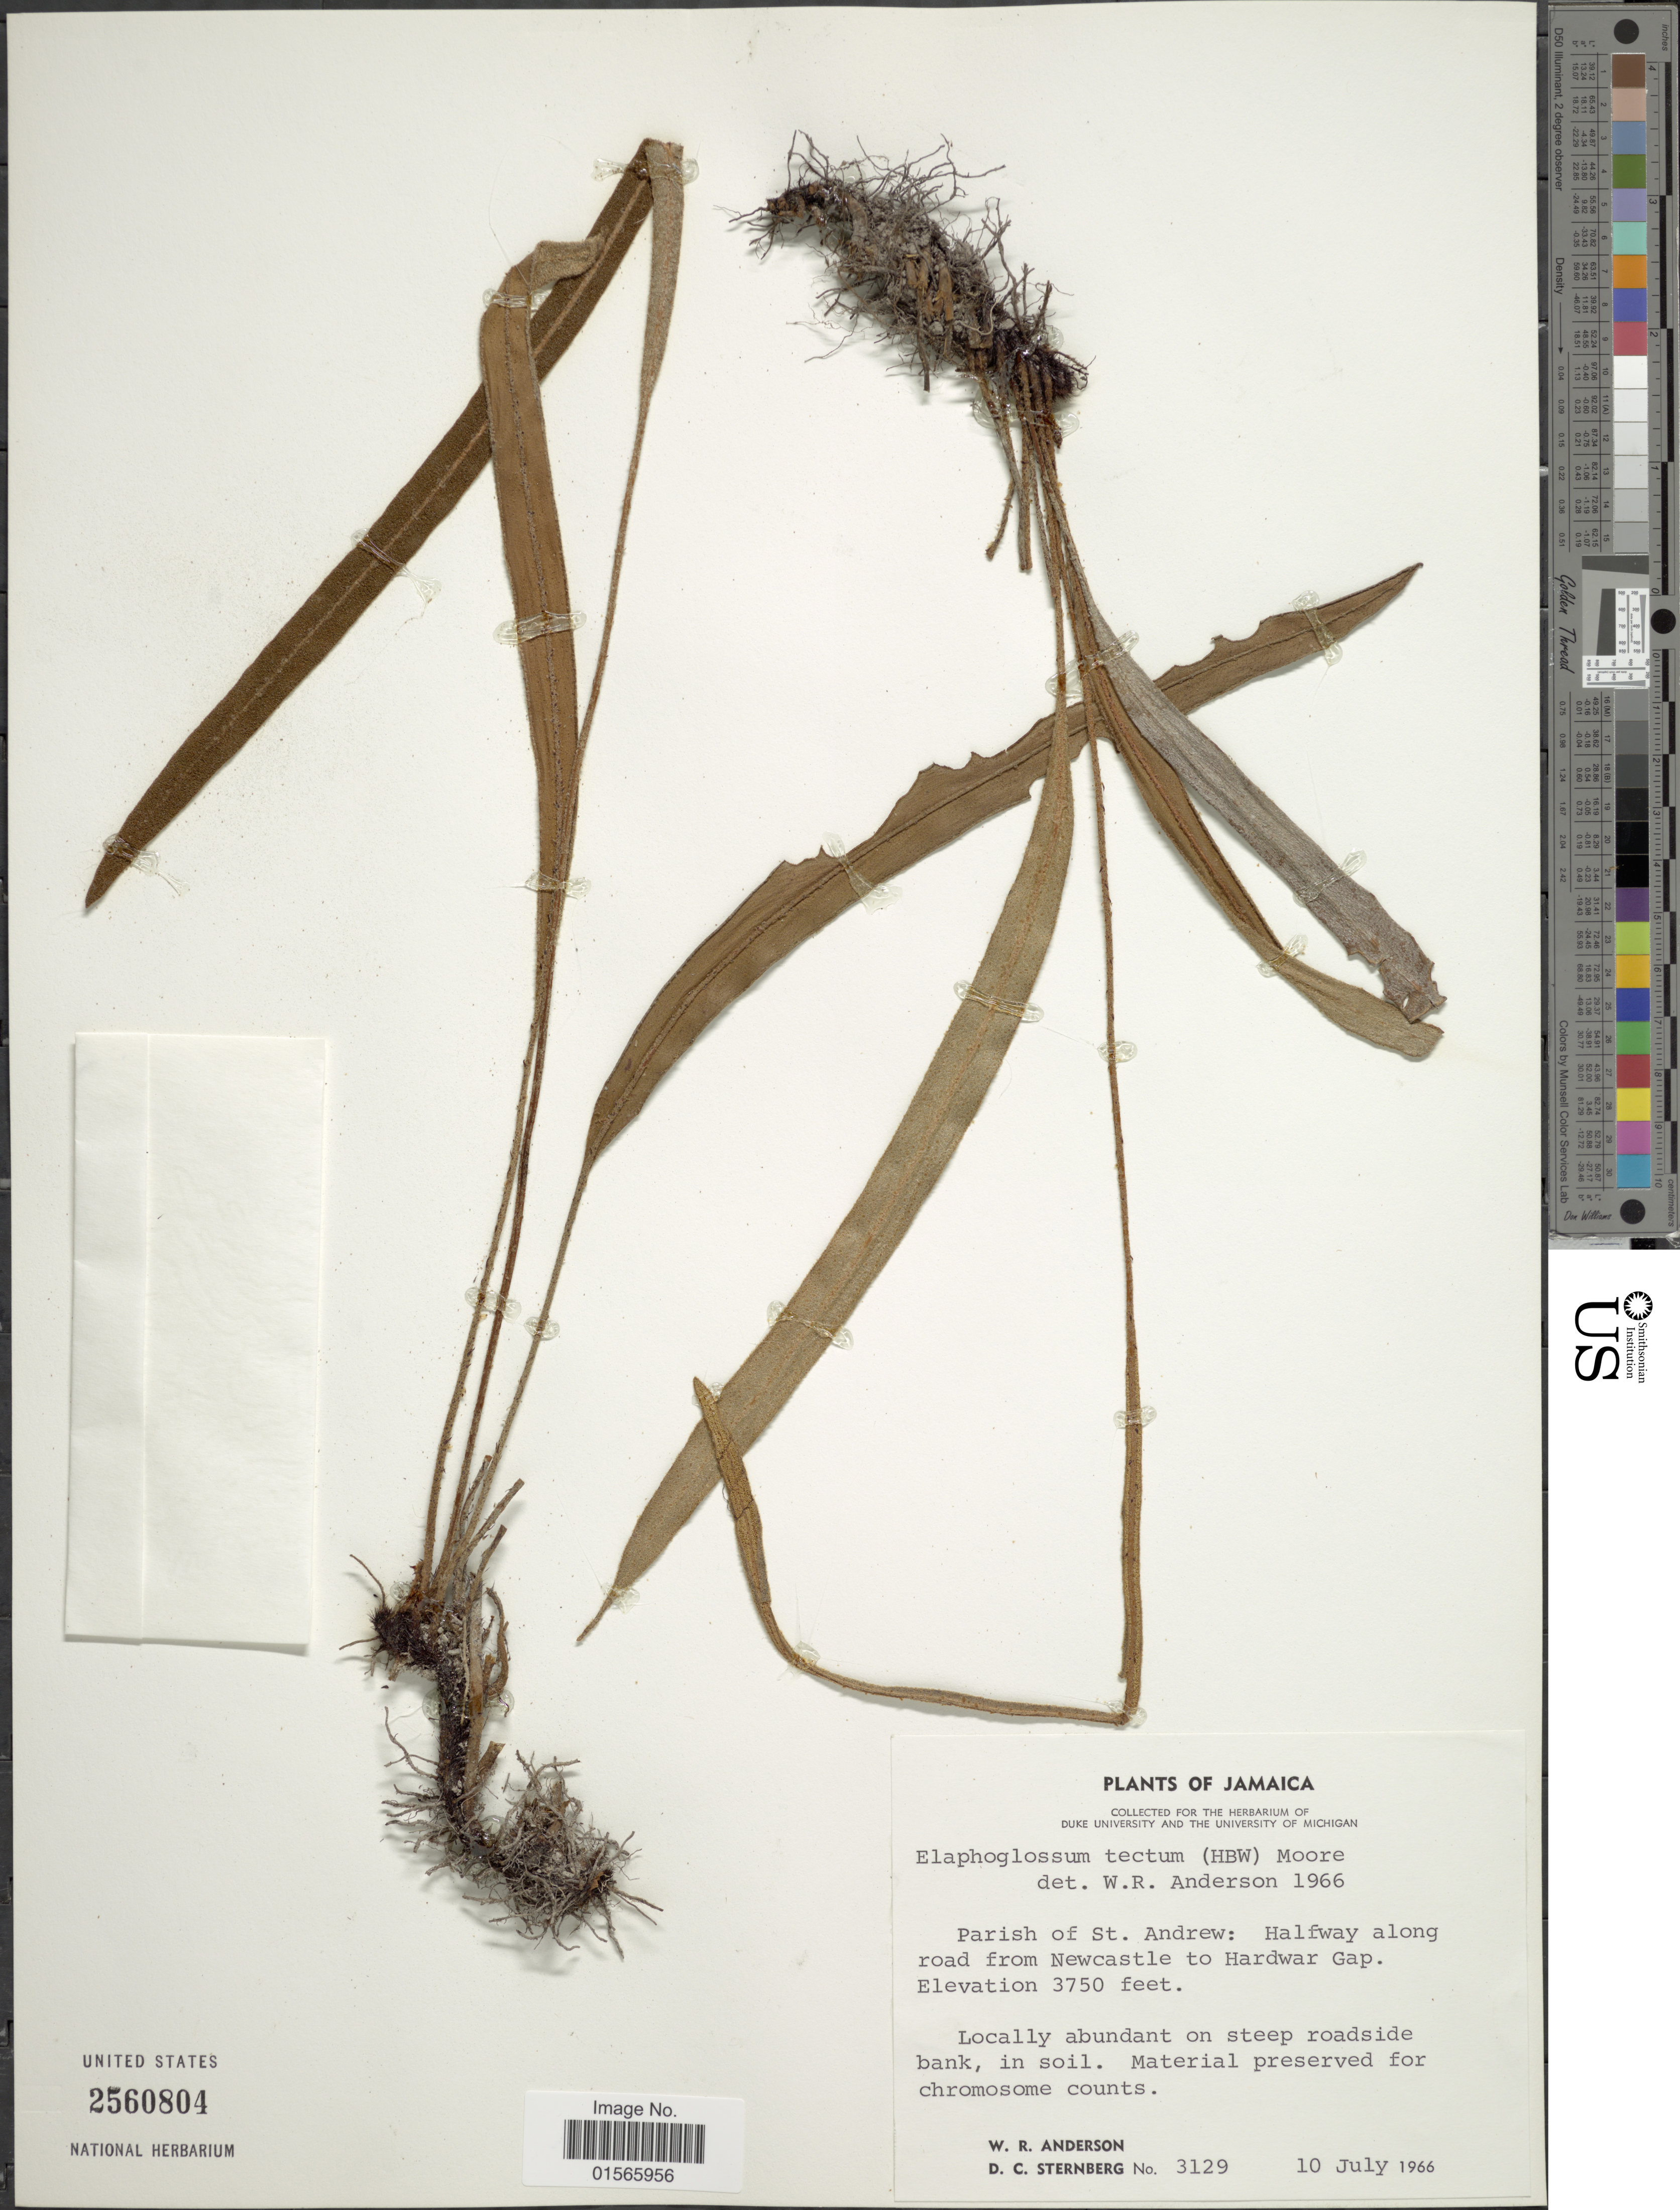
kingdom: Plantae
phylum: Tracheophyta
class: Polypodiopsida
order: Polypodiales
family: Dryopteridaceae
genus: Elaphoglossum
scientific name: Elaphoglossum tectum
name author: (Humb. & Bonpl.) Moore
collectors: W. Anderson & D. Sternberg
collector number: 3129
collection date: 1966-07-10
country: Dominica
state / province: St. Andrew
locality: Parish of St. Andrew: Halfway along road from Newcastle to Hardwar Gap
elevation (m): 1143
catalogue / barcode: US 2560804